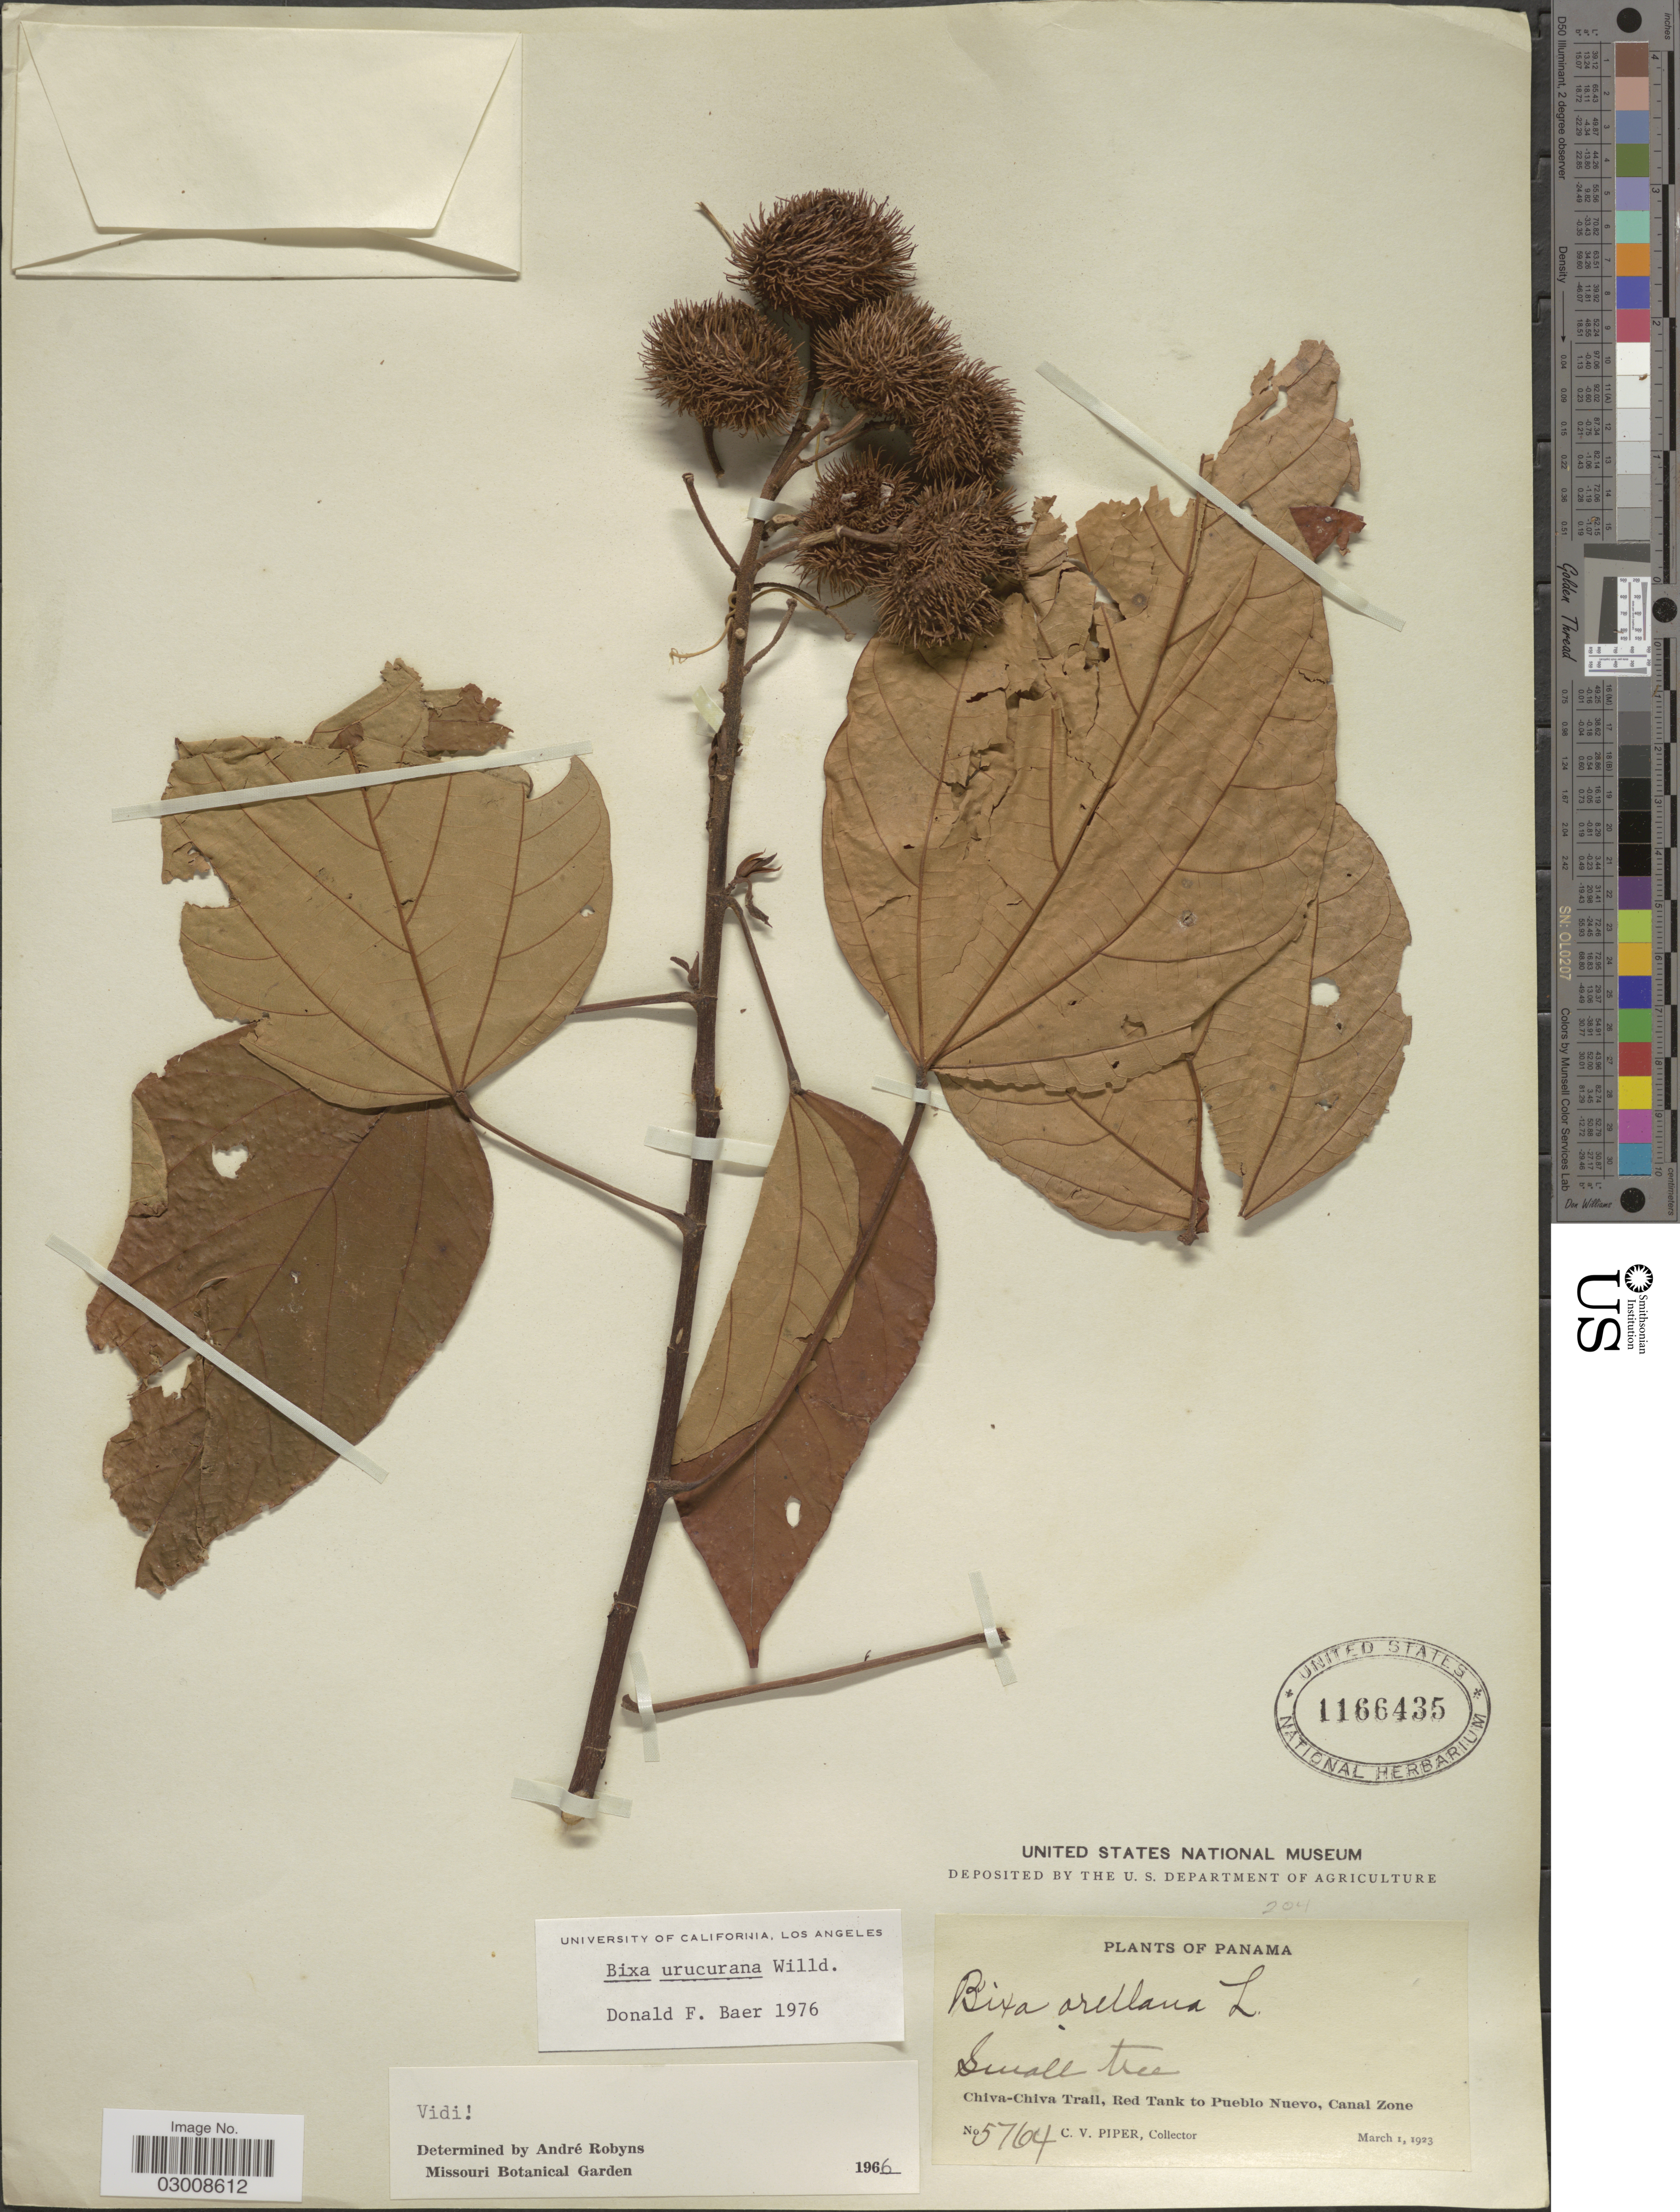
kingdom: Plantae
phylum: Tracheophyta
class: Magnoliopsida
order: Malvales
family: Bixaceae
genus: Bixa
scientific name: Bixa urucurana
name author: Willd.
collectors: C. V. Piper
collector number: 5764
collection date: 1923-03-01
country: Panama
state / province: Panamá / Panamá Oeste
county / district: Canal Zone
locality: Chiva-Chiva Trail, Red Tank to Pueblo Nuevo.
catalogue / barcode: US 1166435